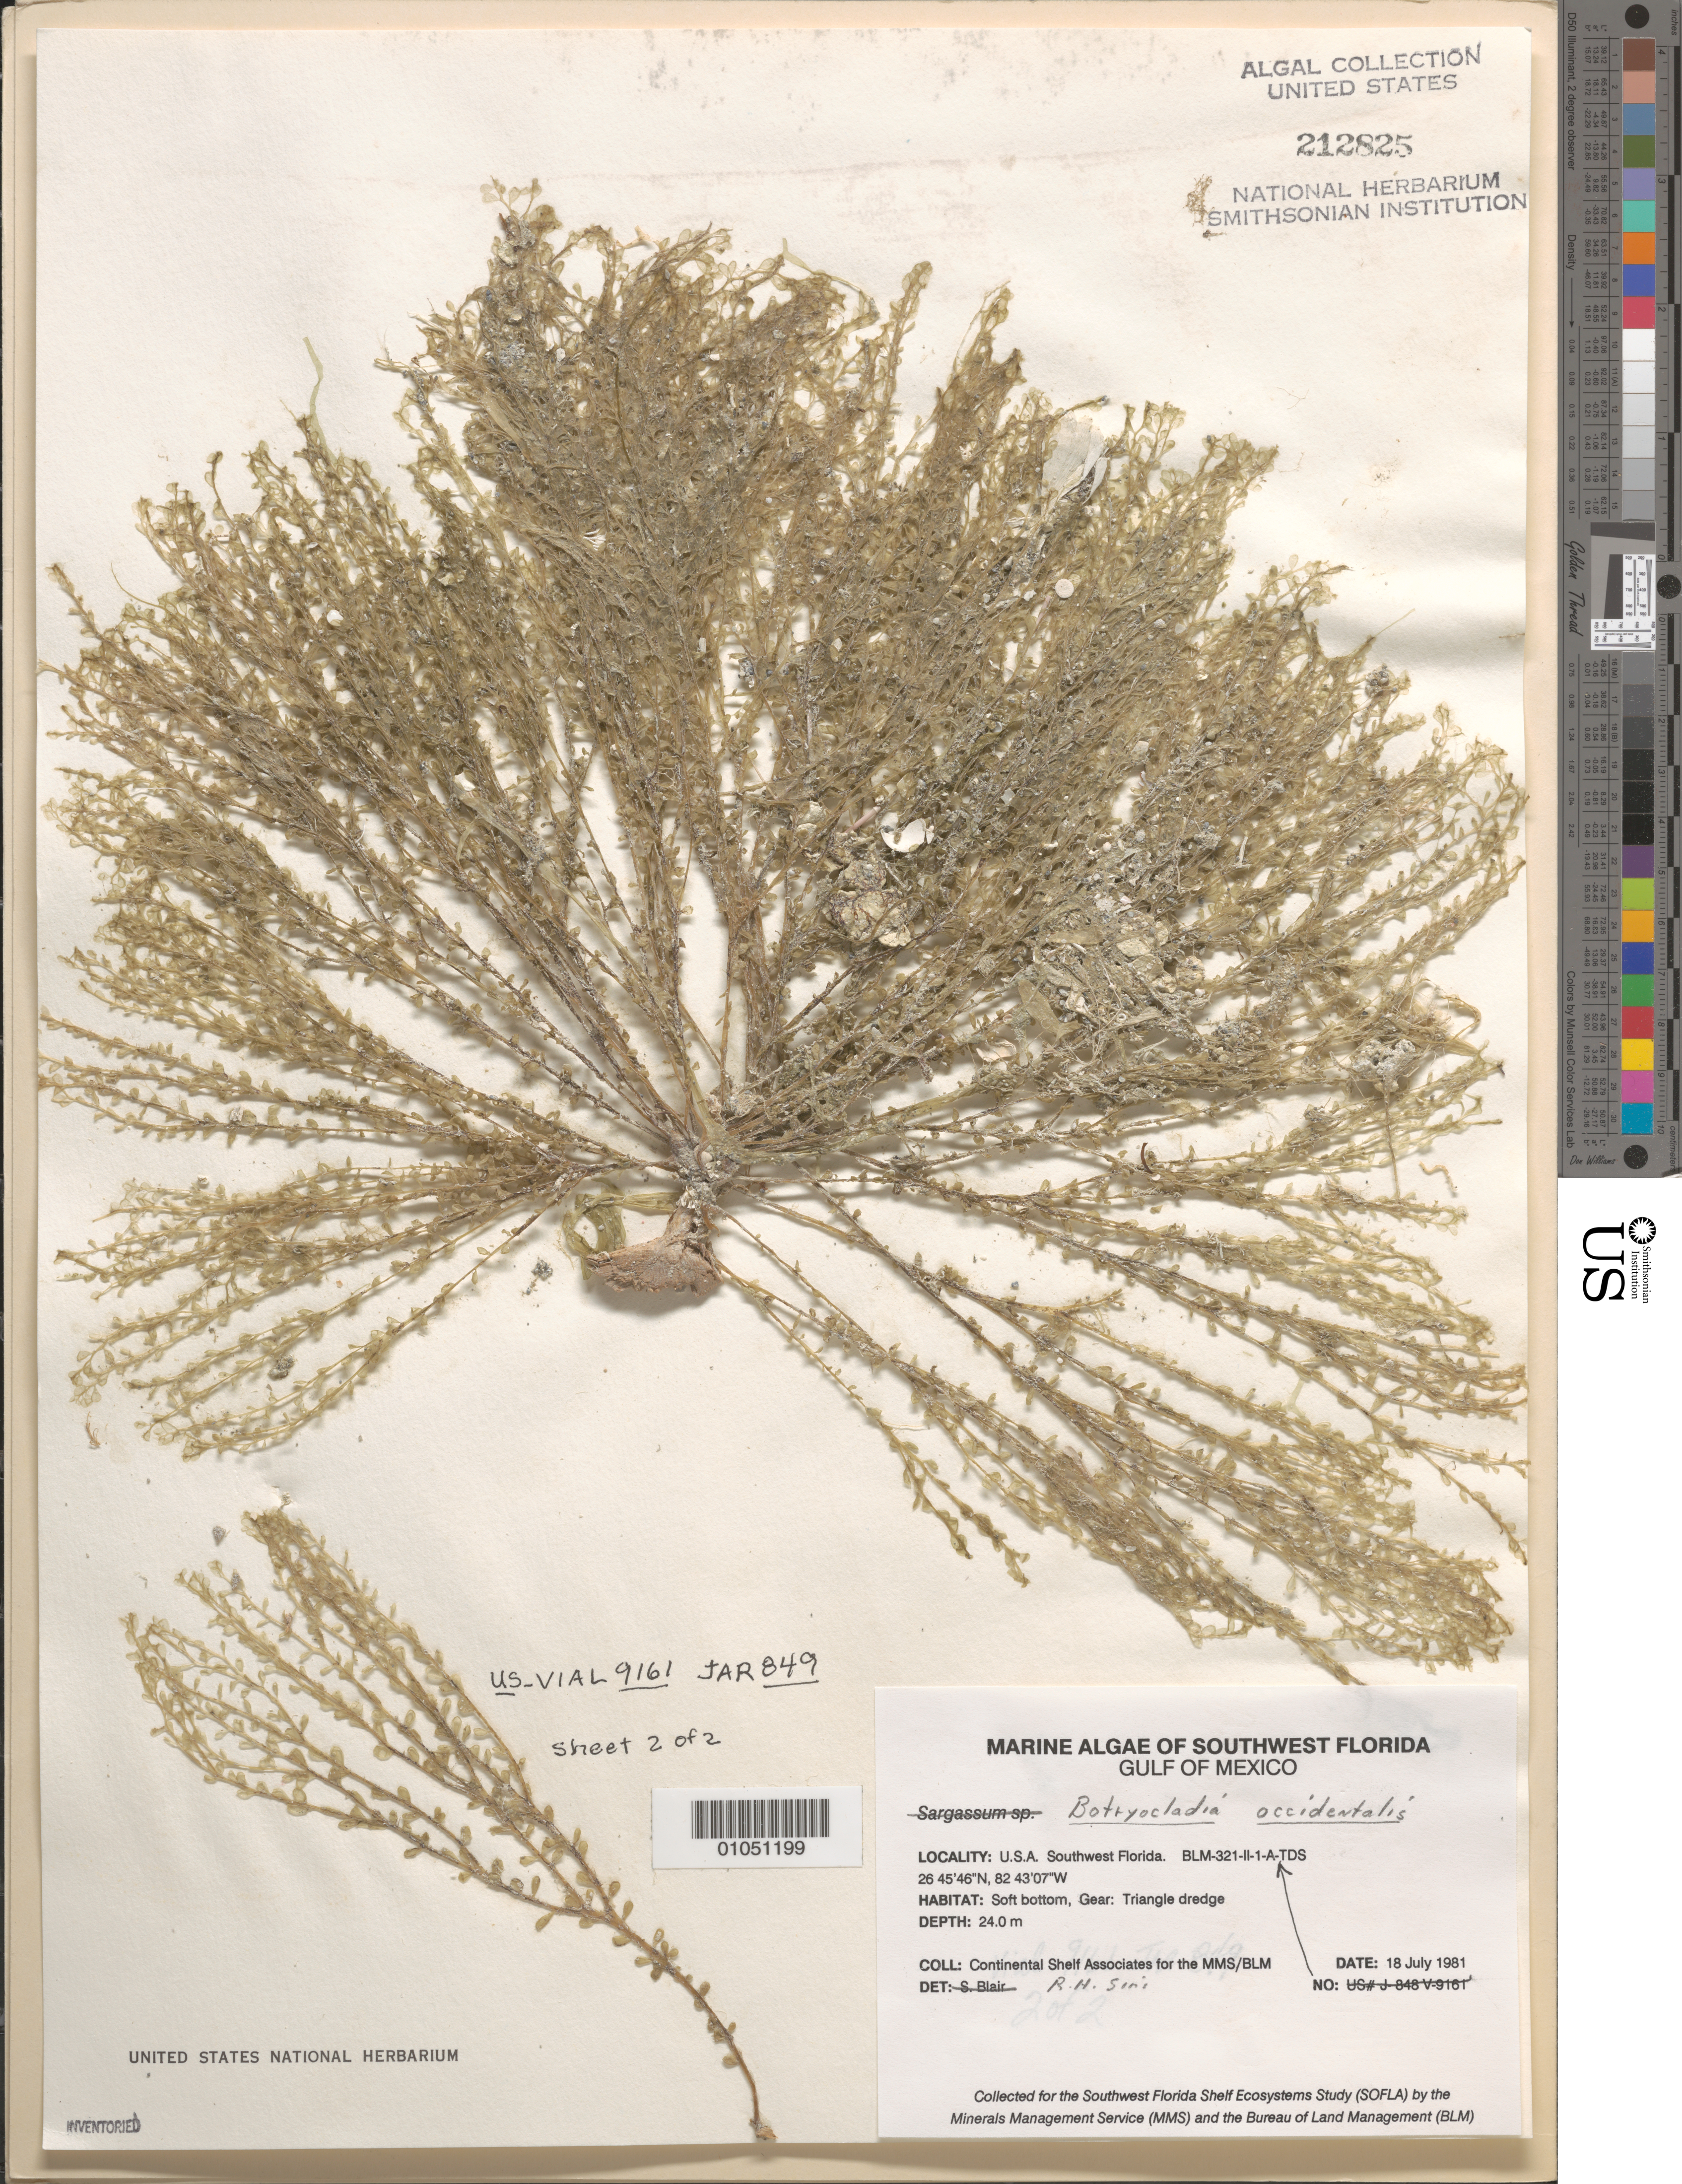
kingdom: Plantae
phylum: Rhodophyta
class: Florideophyceae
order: Rhodymeniales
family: Rhodymeniaceae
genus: Botryocladia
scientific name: Botryocladia occidentalis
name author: (Børgesen) Kylin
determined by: Sims, Robert H.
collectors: Continental Shelf Associates for the MMS/BLM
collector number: BLM-321-II-1-A-TDS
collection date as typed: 18 Jul 1981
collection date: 1981-07-18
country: United States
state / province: Florida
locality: Gulf of Mexico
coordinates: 26 45'46"N, 82 43'07"W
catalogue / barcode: US 212825